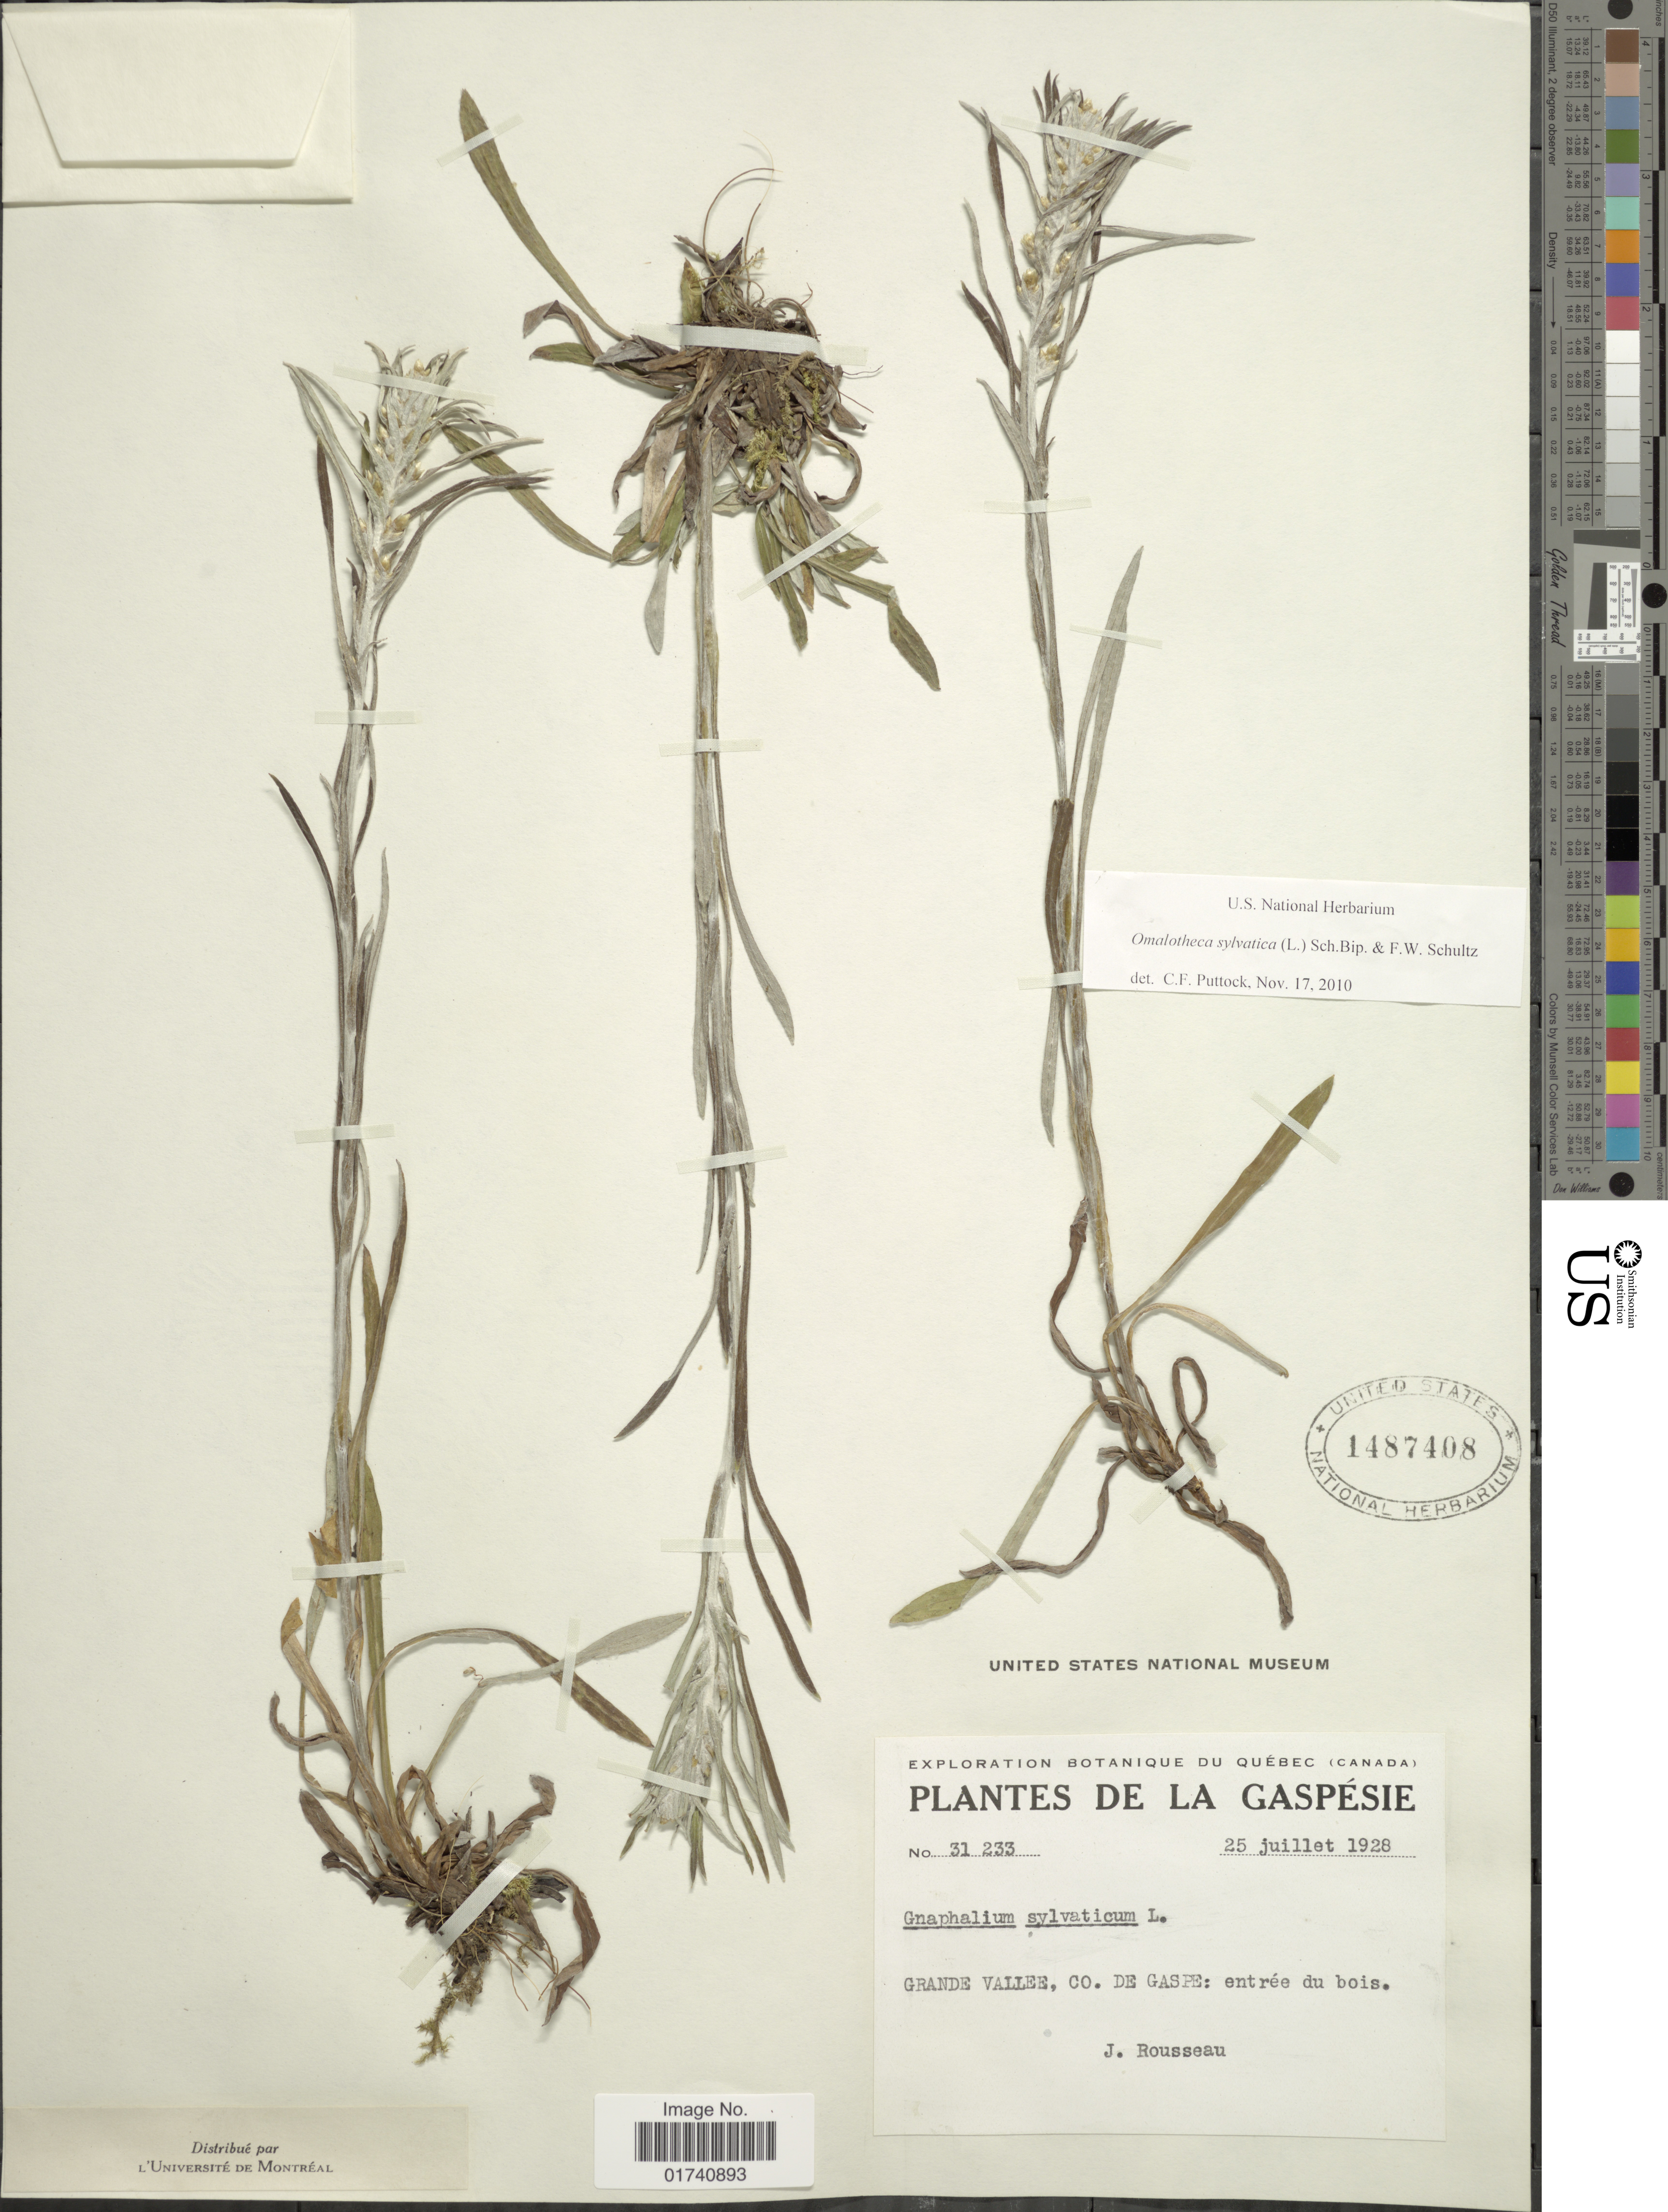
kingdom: Plantae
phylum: Tracheophyta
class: Magnoliopsida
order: Asterales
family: Asteraceae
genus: Omalotheca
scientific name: Omalotheca sylvatica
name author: (L.) Sch. Bip. & F.W. Schultz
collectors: J. Rousseau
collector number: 31233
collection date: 1928-07-25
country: Canada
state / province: Quebec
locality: La Gaspesie, Grande Vallee, Co. de Gaspe: entree du bois.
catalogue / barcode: US 1487408